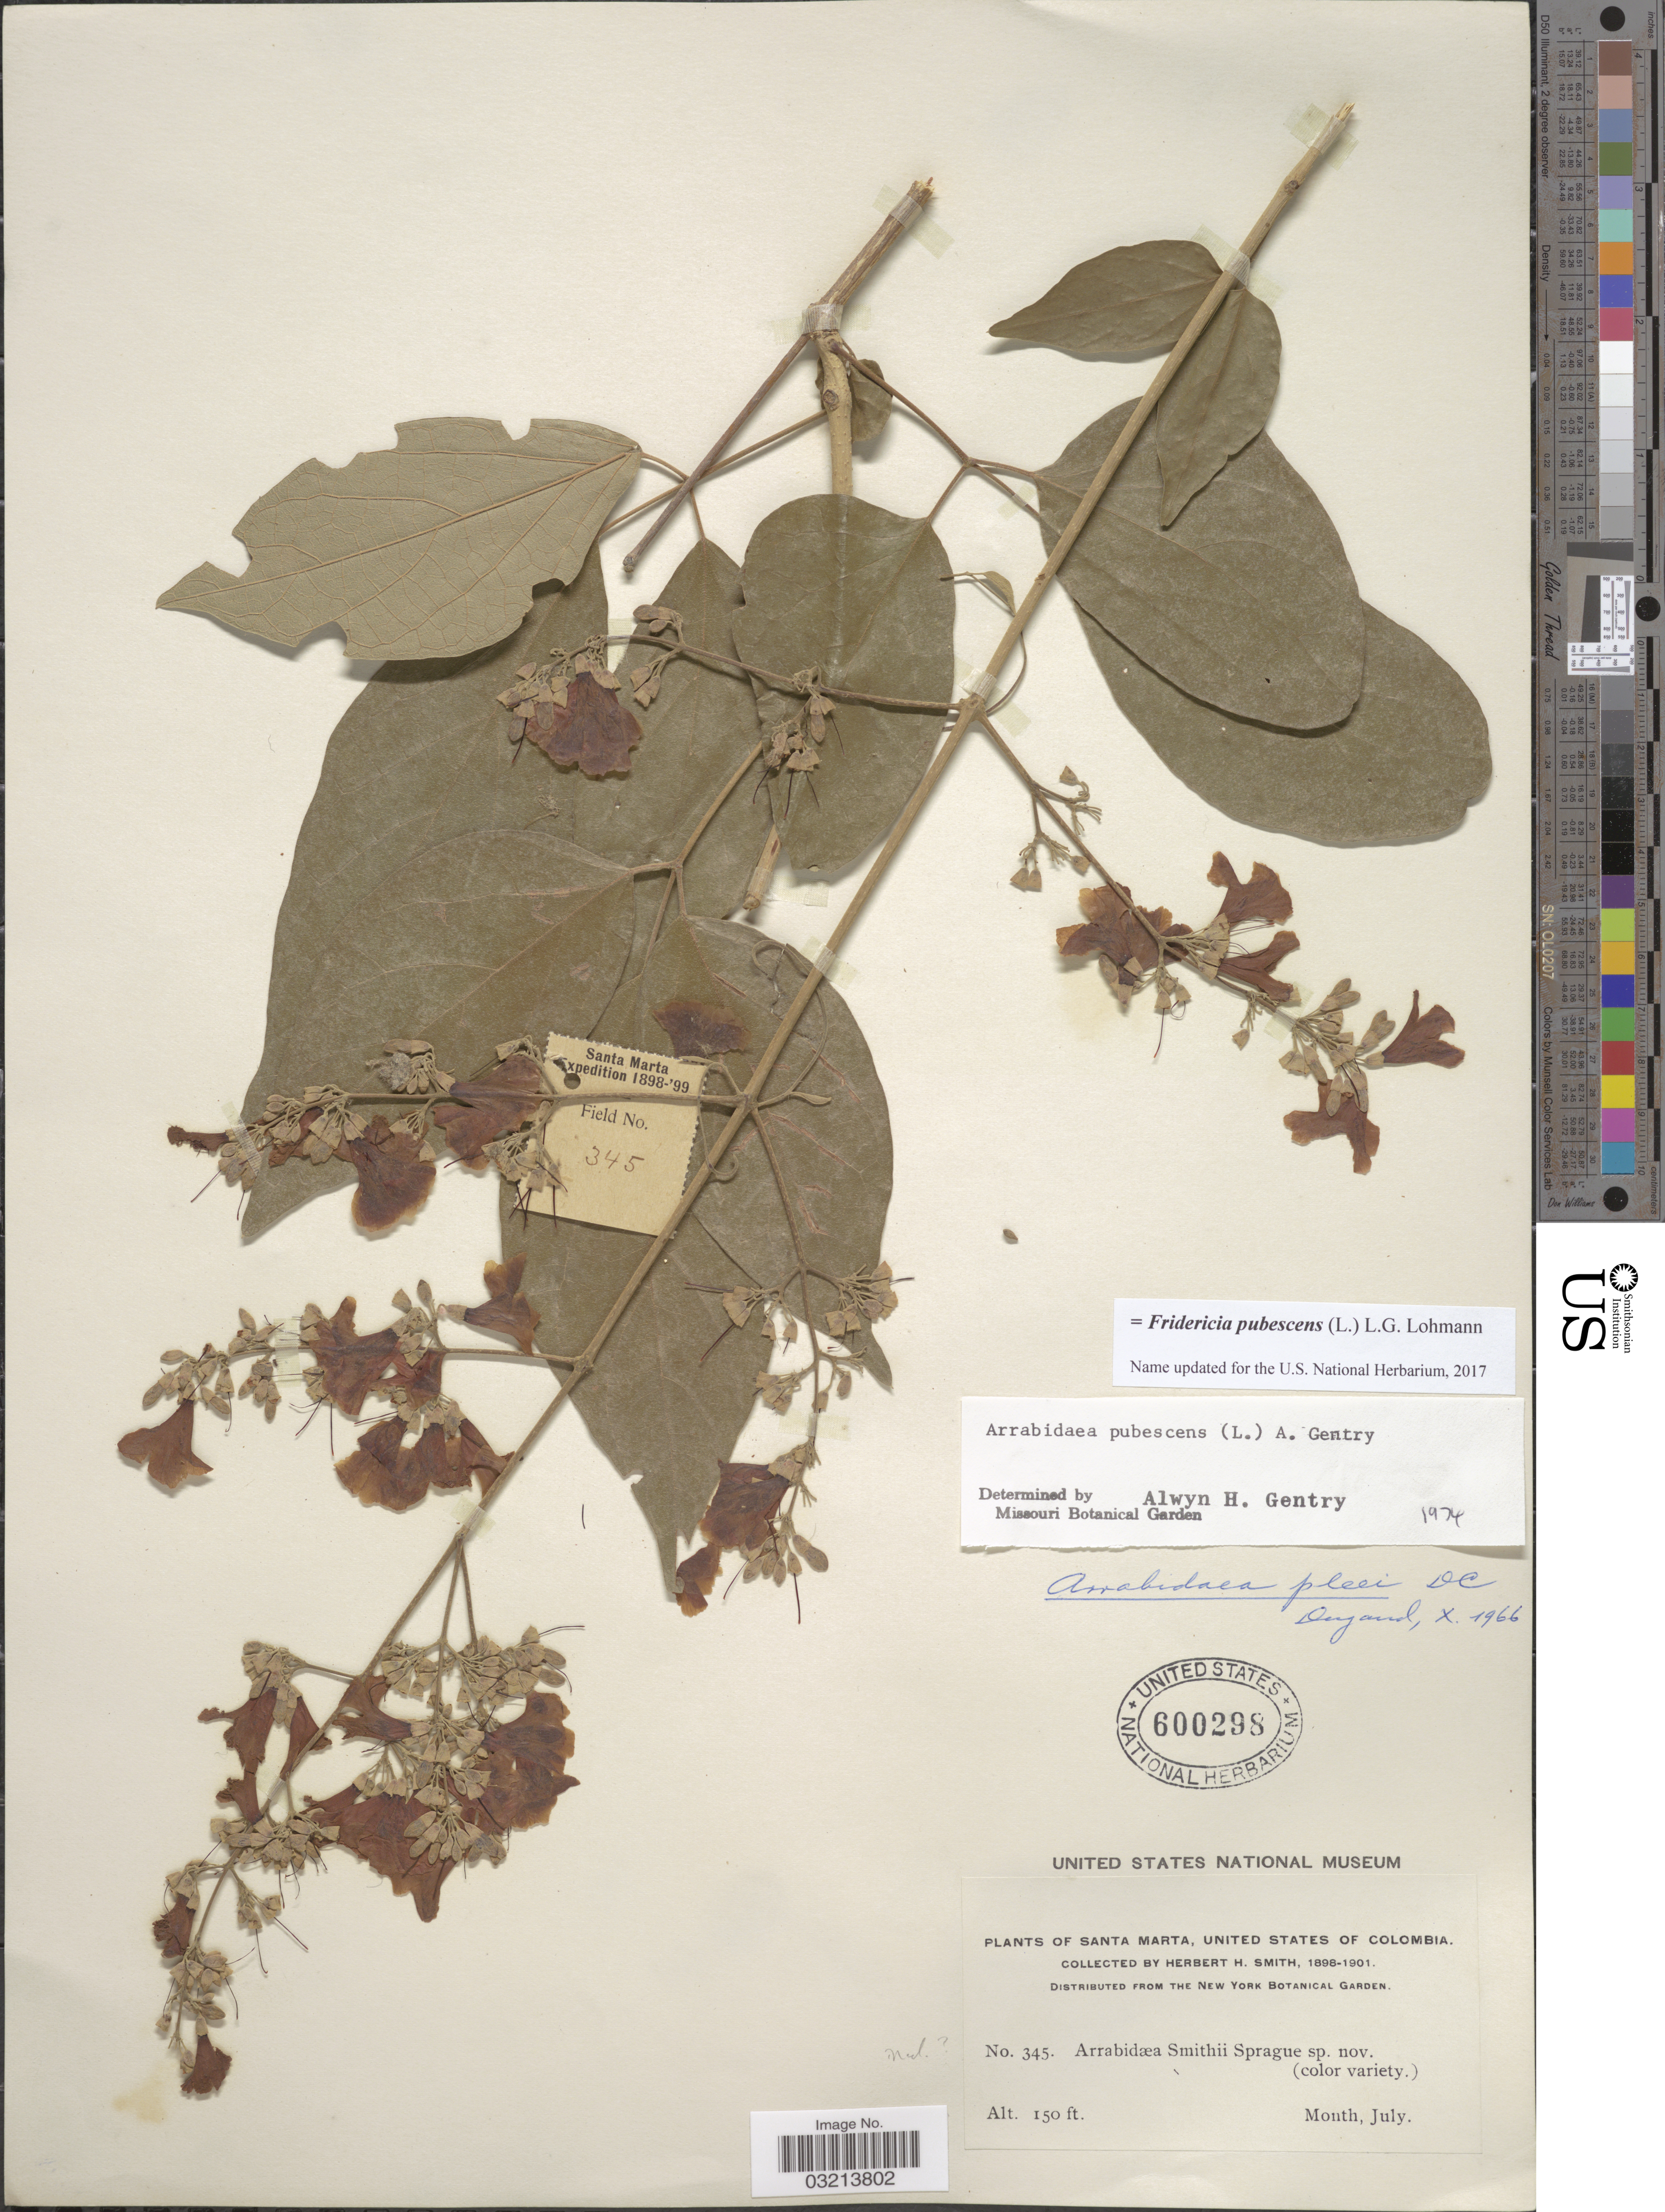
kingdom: Plantae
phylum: Tracheophyta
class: Magnoliopsida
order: Lamiales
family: Bignoniaceae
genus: Fridericia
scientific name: Fridericia pubescens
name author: (L.) L.G. Lohmann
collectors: Herbert H. Smith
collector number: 345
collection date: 1898-07/1901-07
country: Colombia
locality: Santa Marta, United States of Colombia.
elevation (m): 46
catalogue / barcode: US 600298